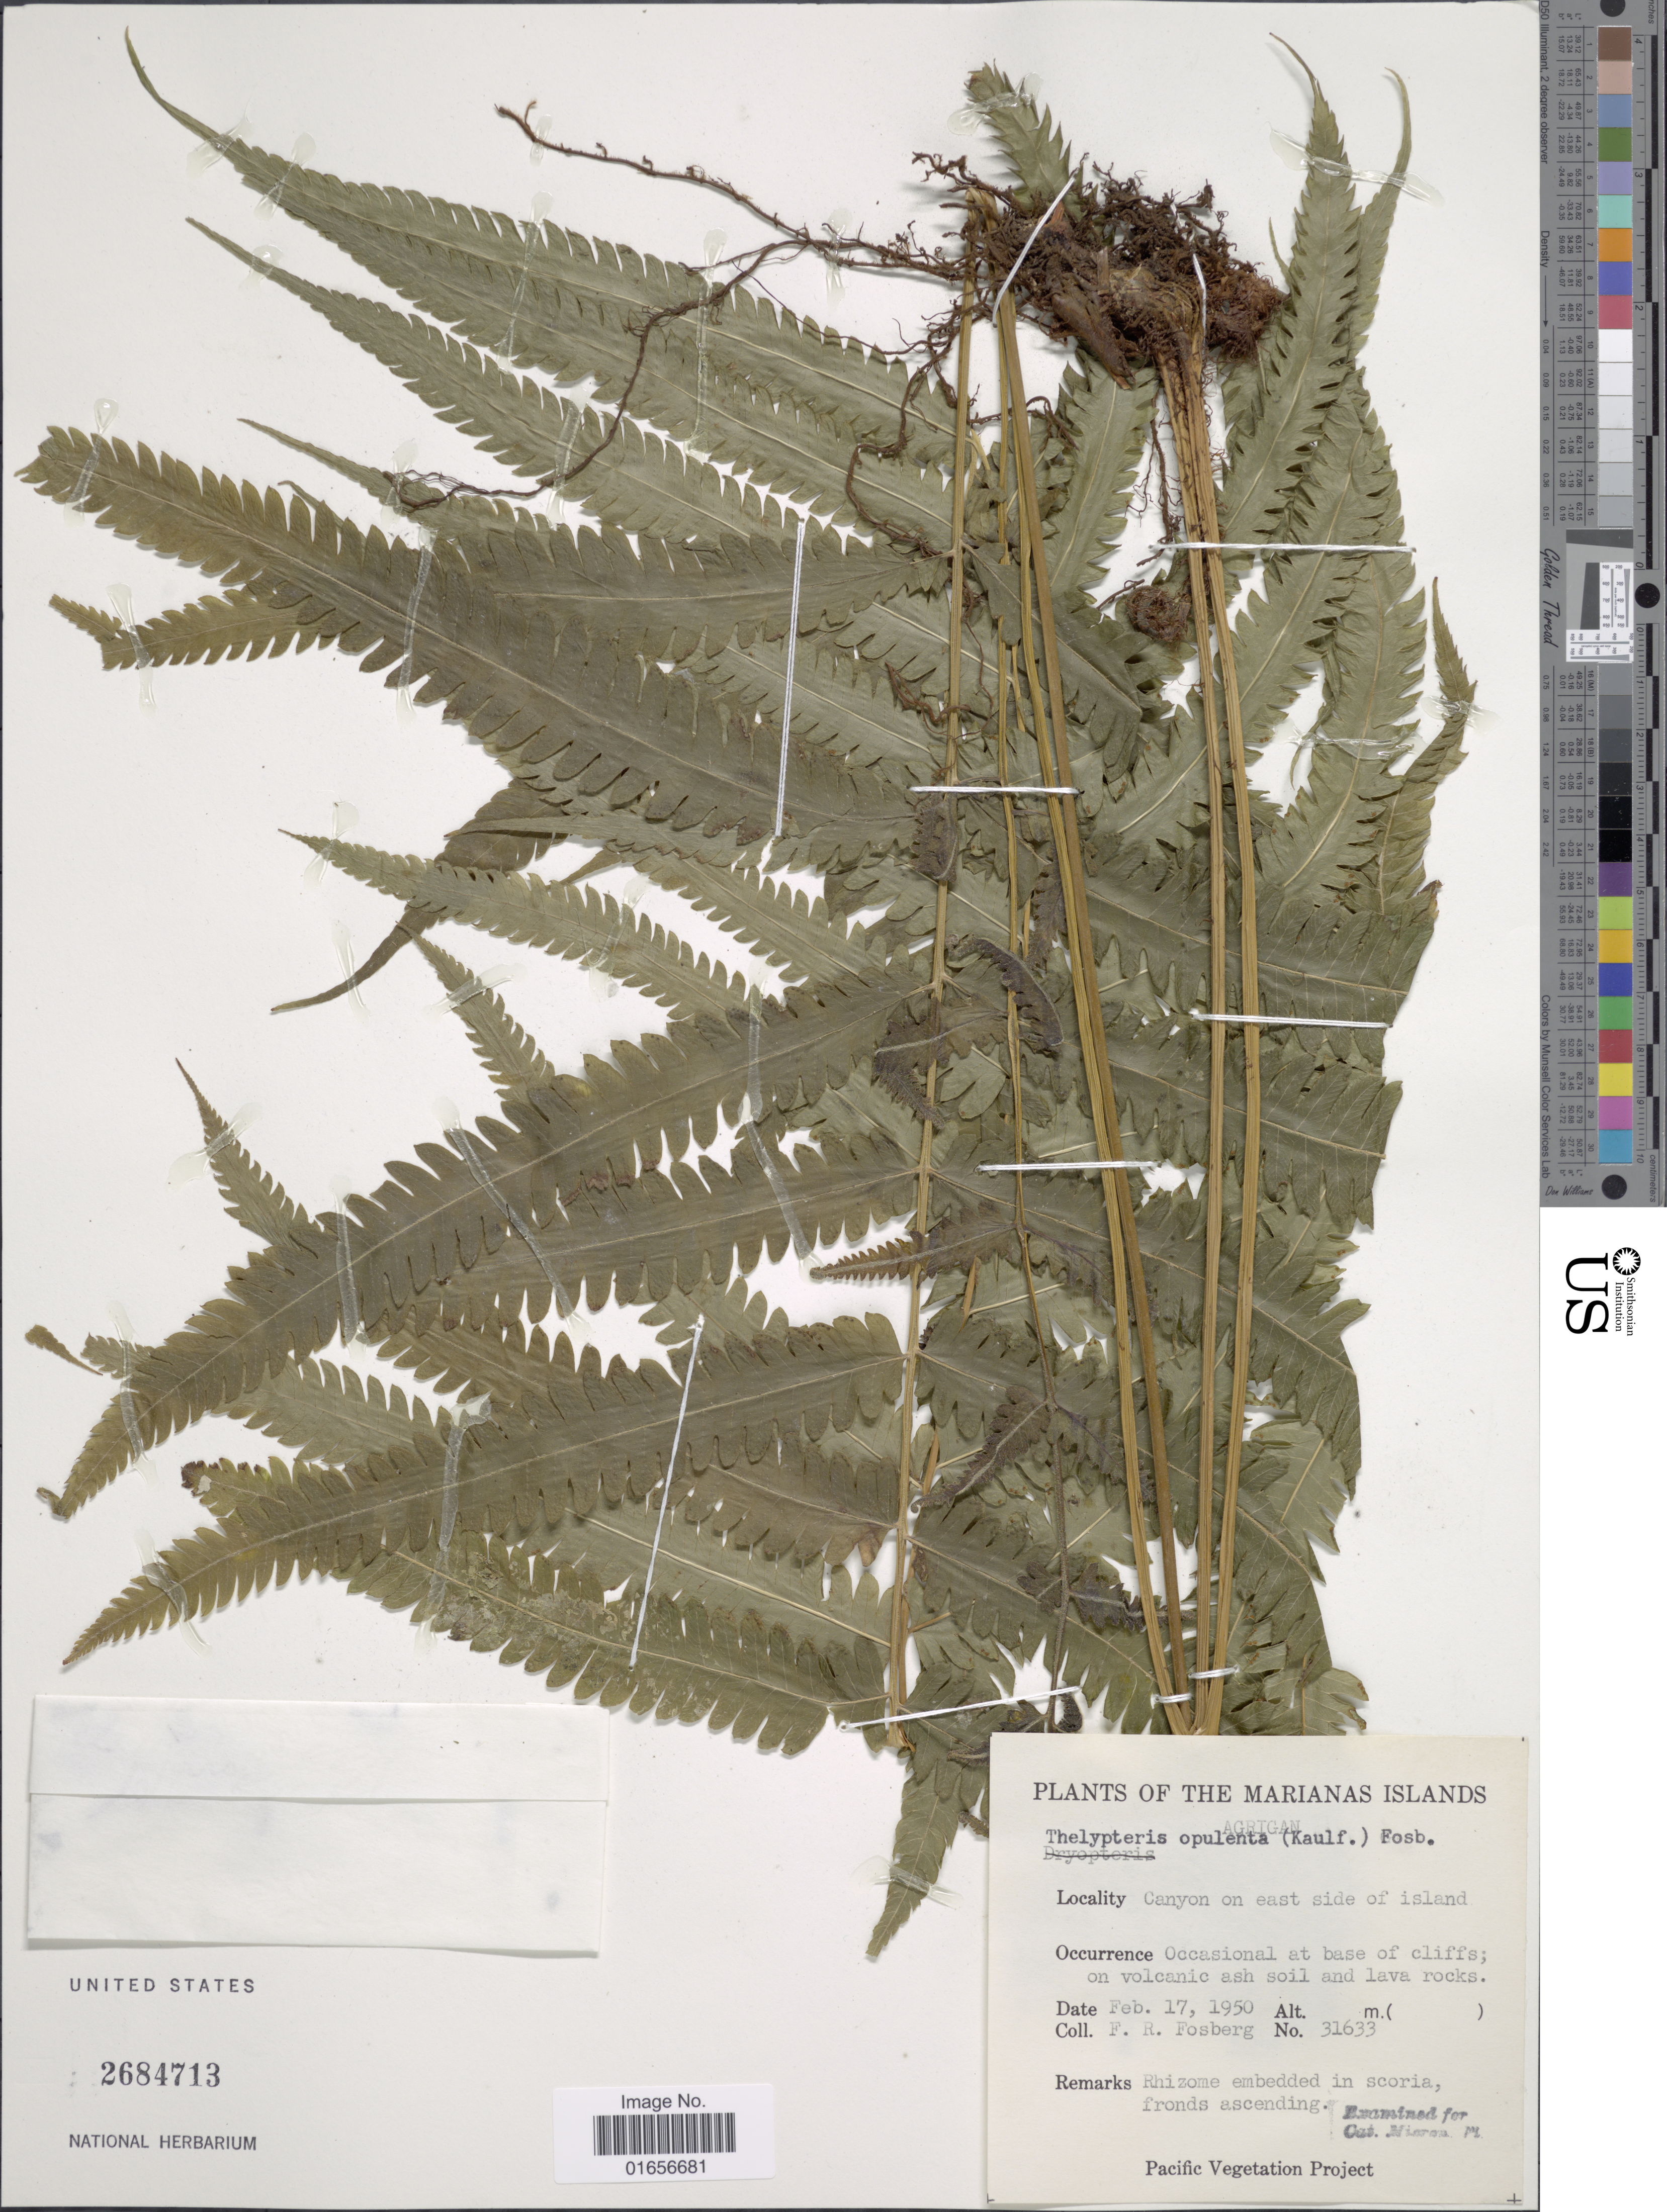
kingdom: Plantae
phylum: Tracheophyta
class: Polypodiopsida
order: Polypodiales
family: Thelypteridaceae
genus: Amphineuron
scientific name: Amphineuron opulentum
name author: (Kaulf.) Holttum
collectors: F. R. Fosberg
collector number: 31633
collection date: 1950-02-17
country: Northern Mariana Islands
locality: The Marianas Islands, Agrigan, Canyon on east side of Island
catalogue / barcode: US 2684713